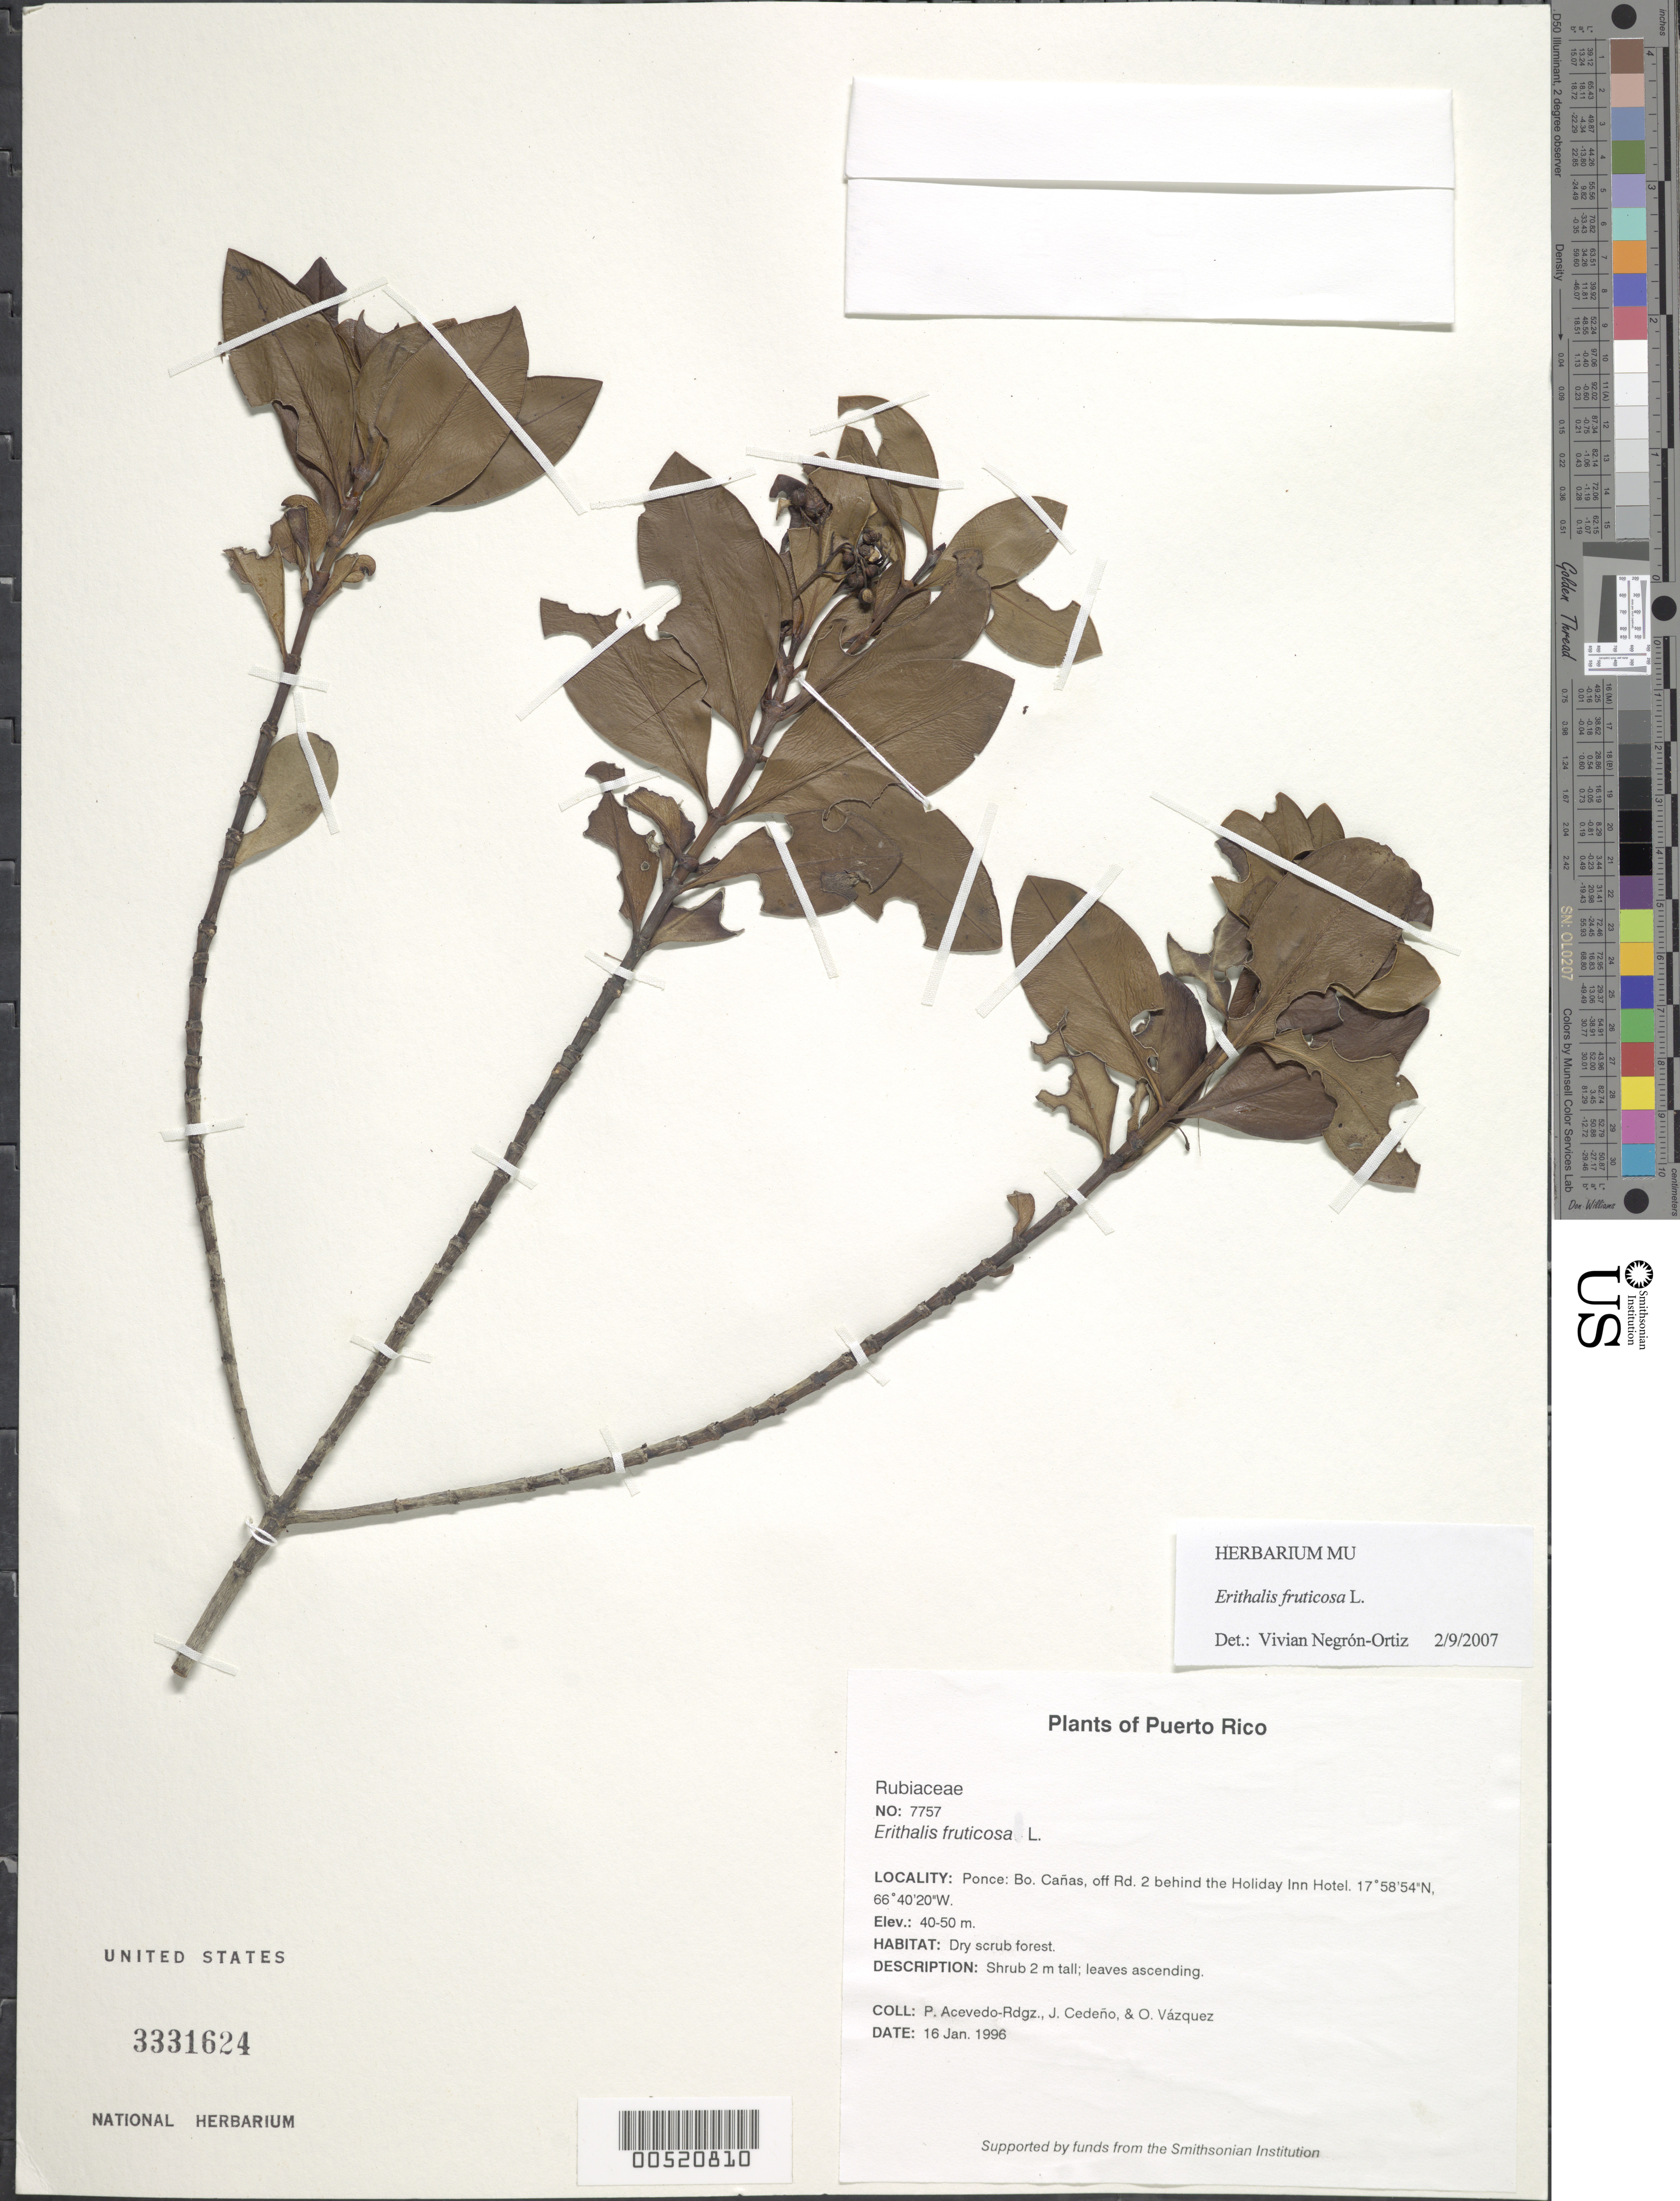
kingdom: Plantae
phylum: Tracheophyta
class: Magnoliopsida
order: Gentianales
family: Rubiaceae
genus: Erithalis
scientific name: Erithalis fruticosa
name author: L.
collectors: P. Acevedo-Rodr. & J. A. Cedeño M.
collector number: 7757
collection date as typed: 16 Jan 1996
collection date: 1996-01-16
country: Puerto Rico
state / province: Ponce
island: Puerto Rico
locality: Ponce: Bo. Cañas, off Rd. 2 behind the Holiday Inn Hotel.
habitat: Dry scrub forest.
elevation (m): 40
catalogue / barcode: US 3331624